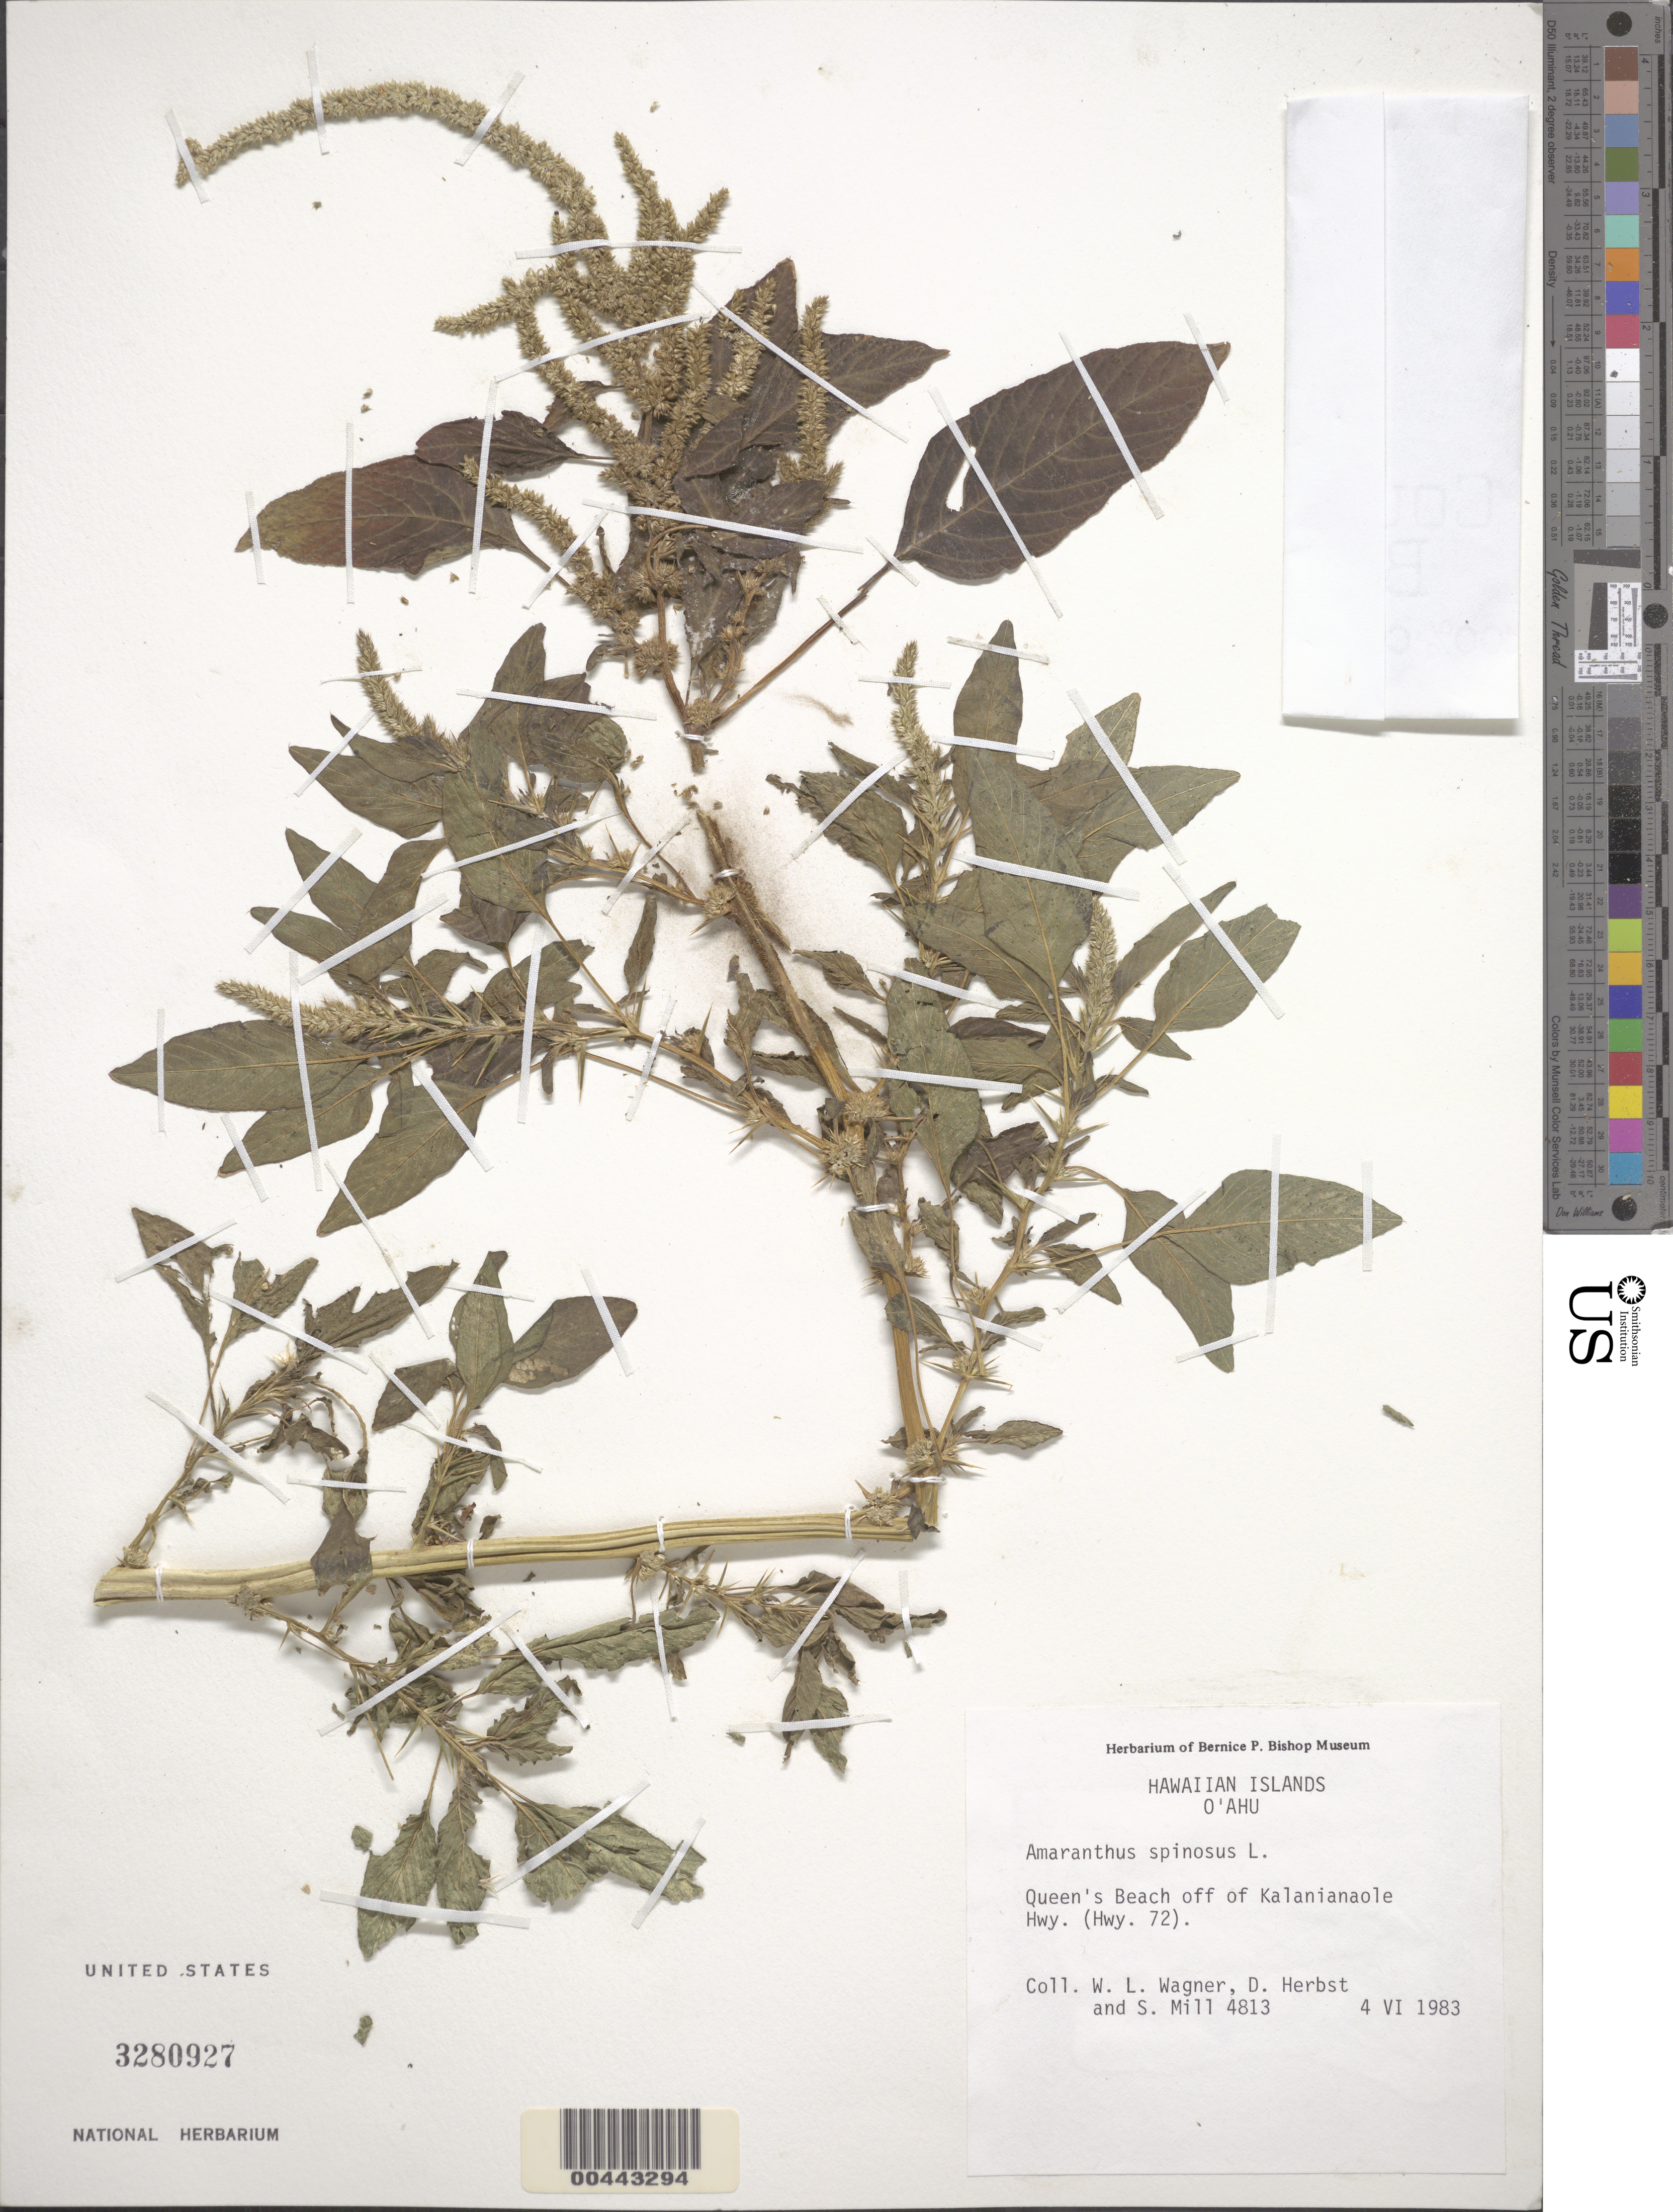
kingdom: Plantae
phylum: Tracheophyta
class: Magnoliopsida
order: Caryophyllales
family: Amaranthaceae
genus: Amaranthus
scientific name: Amaranthus spinosus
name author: L.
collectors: W. L. Wagner, D. R. Herbst & S. W. Miller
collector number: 4813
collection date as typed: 4 Jun 1983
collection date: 1983-06-04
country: United States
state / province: Hawaii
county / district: Honolulu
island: Oahu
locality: Queen's Beach off of Kalanianaole Hwy. (Hwy. 72)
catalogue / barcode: US 3280927